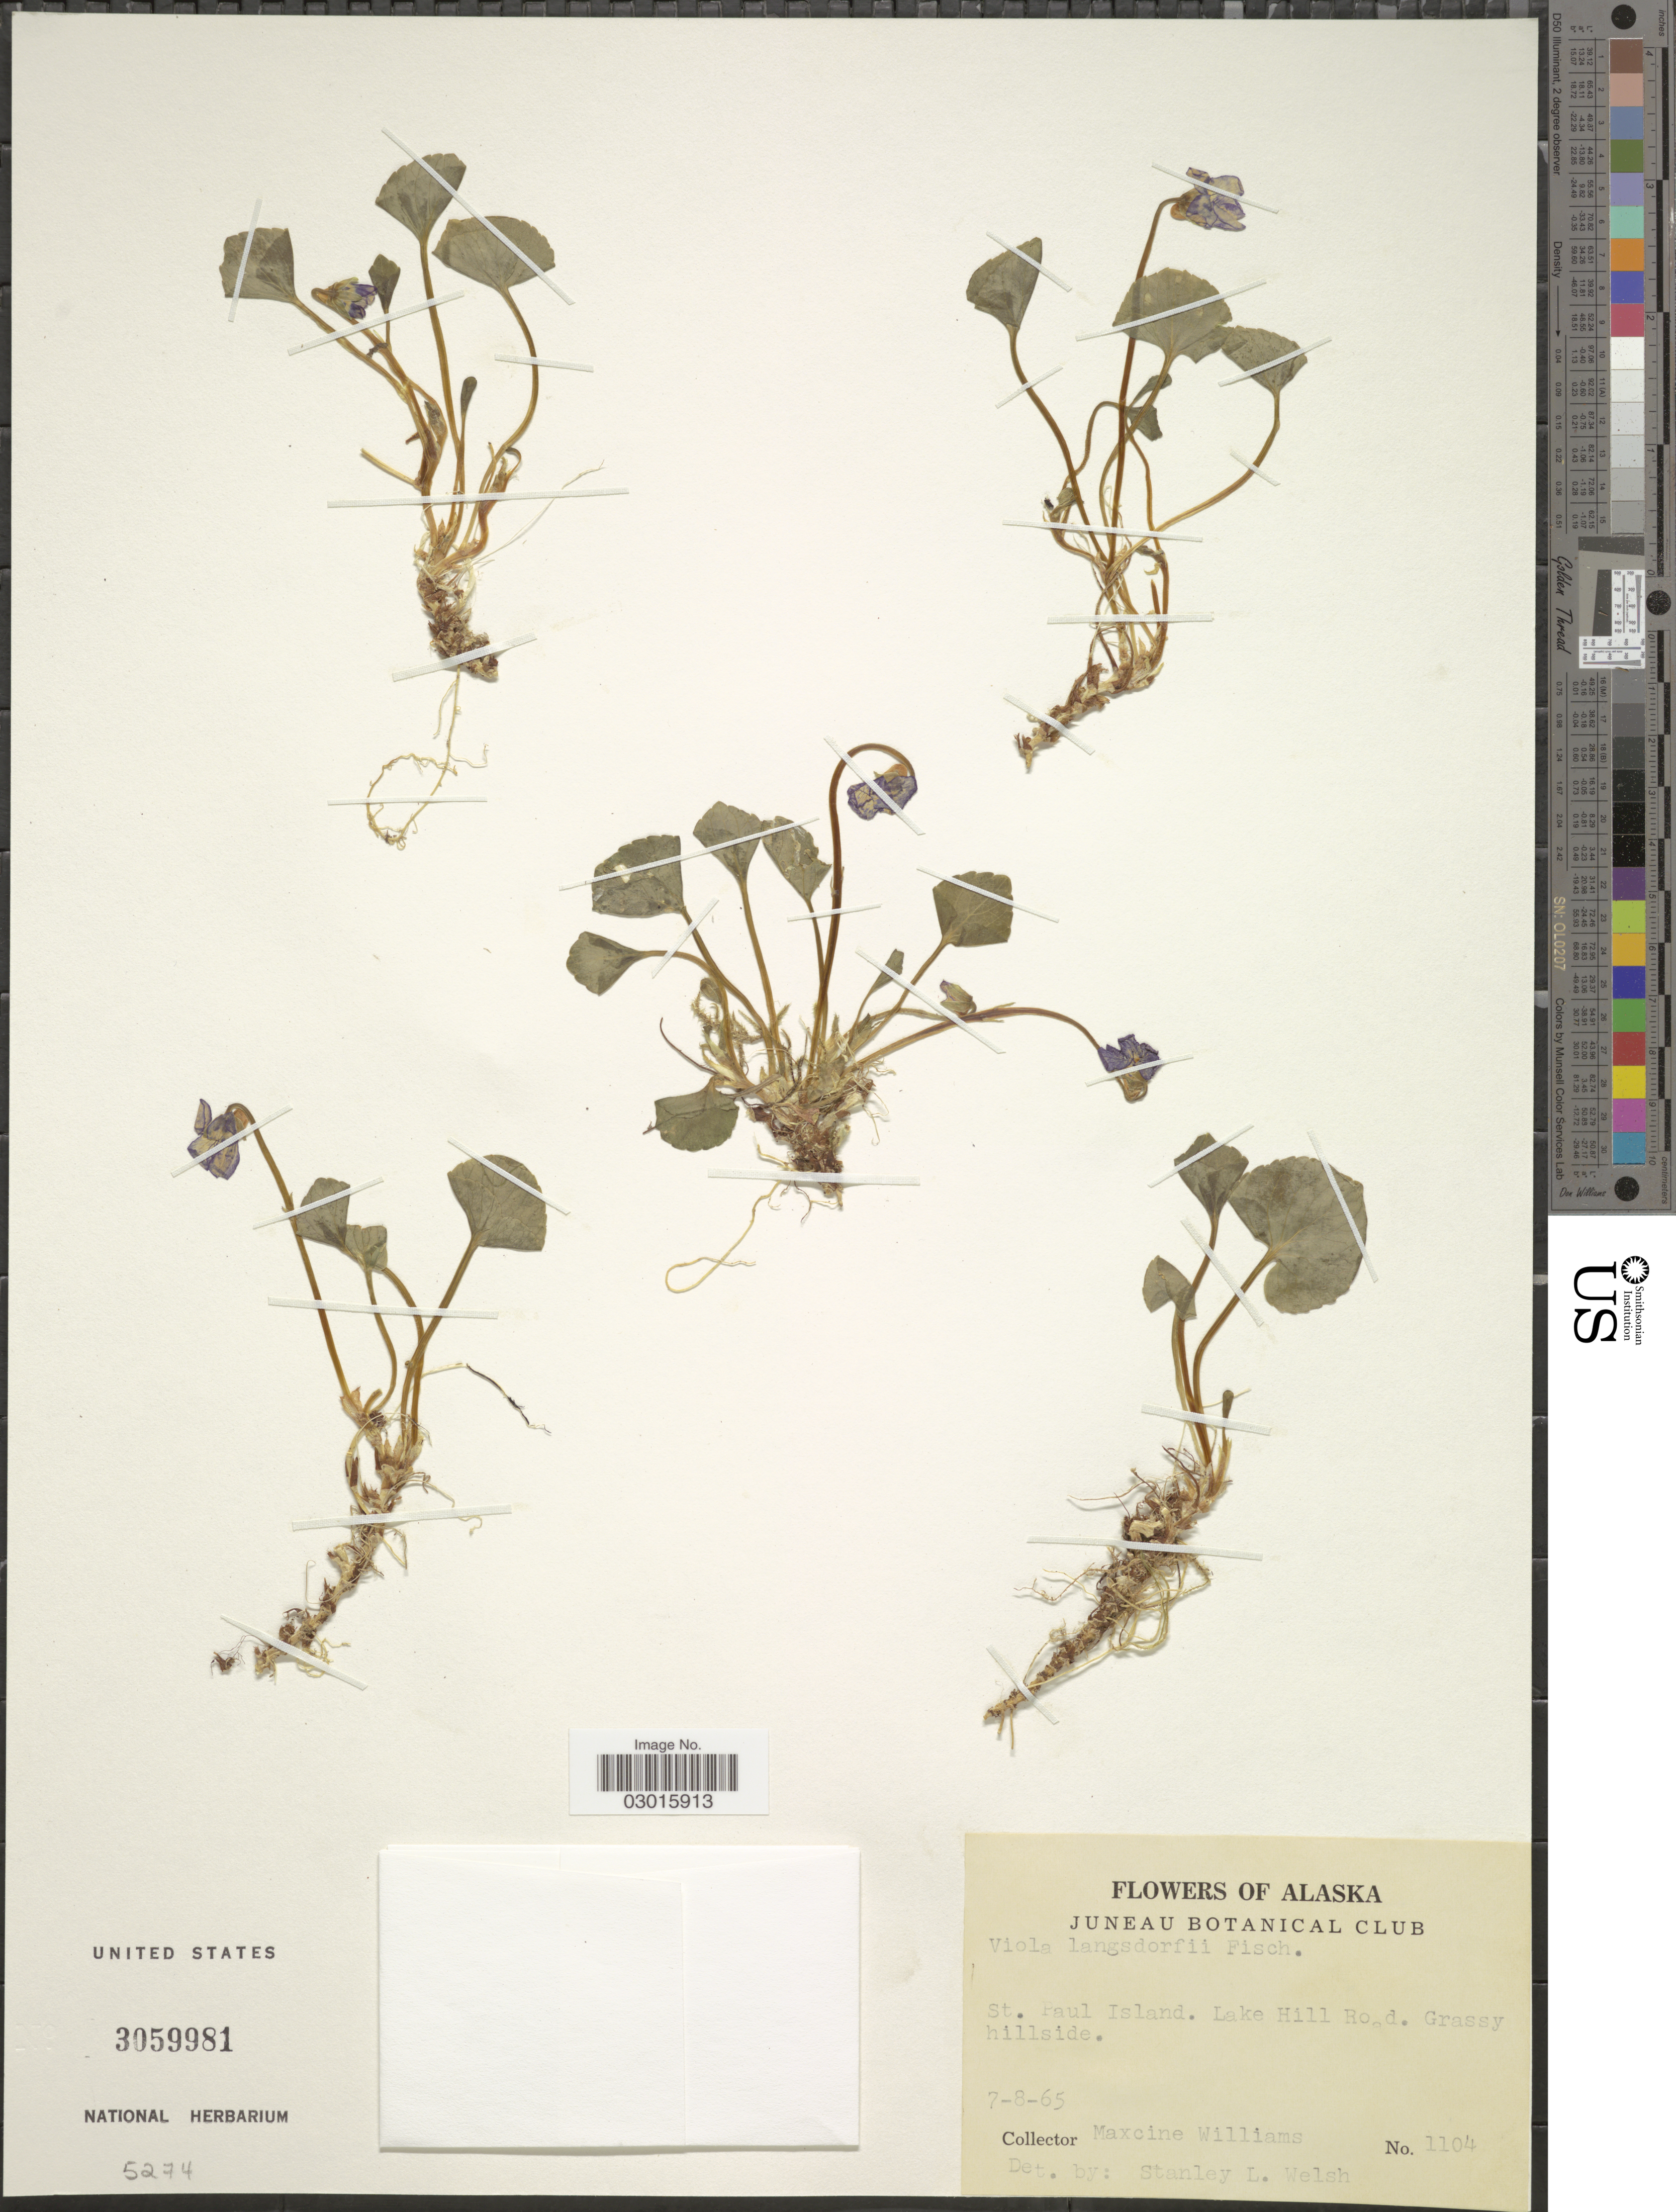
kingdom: Plantae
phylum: Tracheophyta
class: Magnoliopsida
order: Malpighiales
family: Violaceae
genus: Viola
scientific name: Viola langsdorffii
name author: Fisch. ex Ging.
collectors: Mr. Williams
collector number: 1104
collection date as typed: Transcribed d/m/y: 8/7/65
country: United States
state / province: Alaska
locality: St. Paul Island. Lake Hill Road.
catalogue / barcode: US 3059981